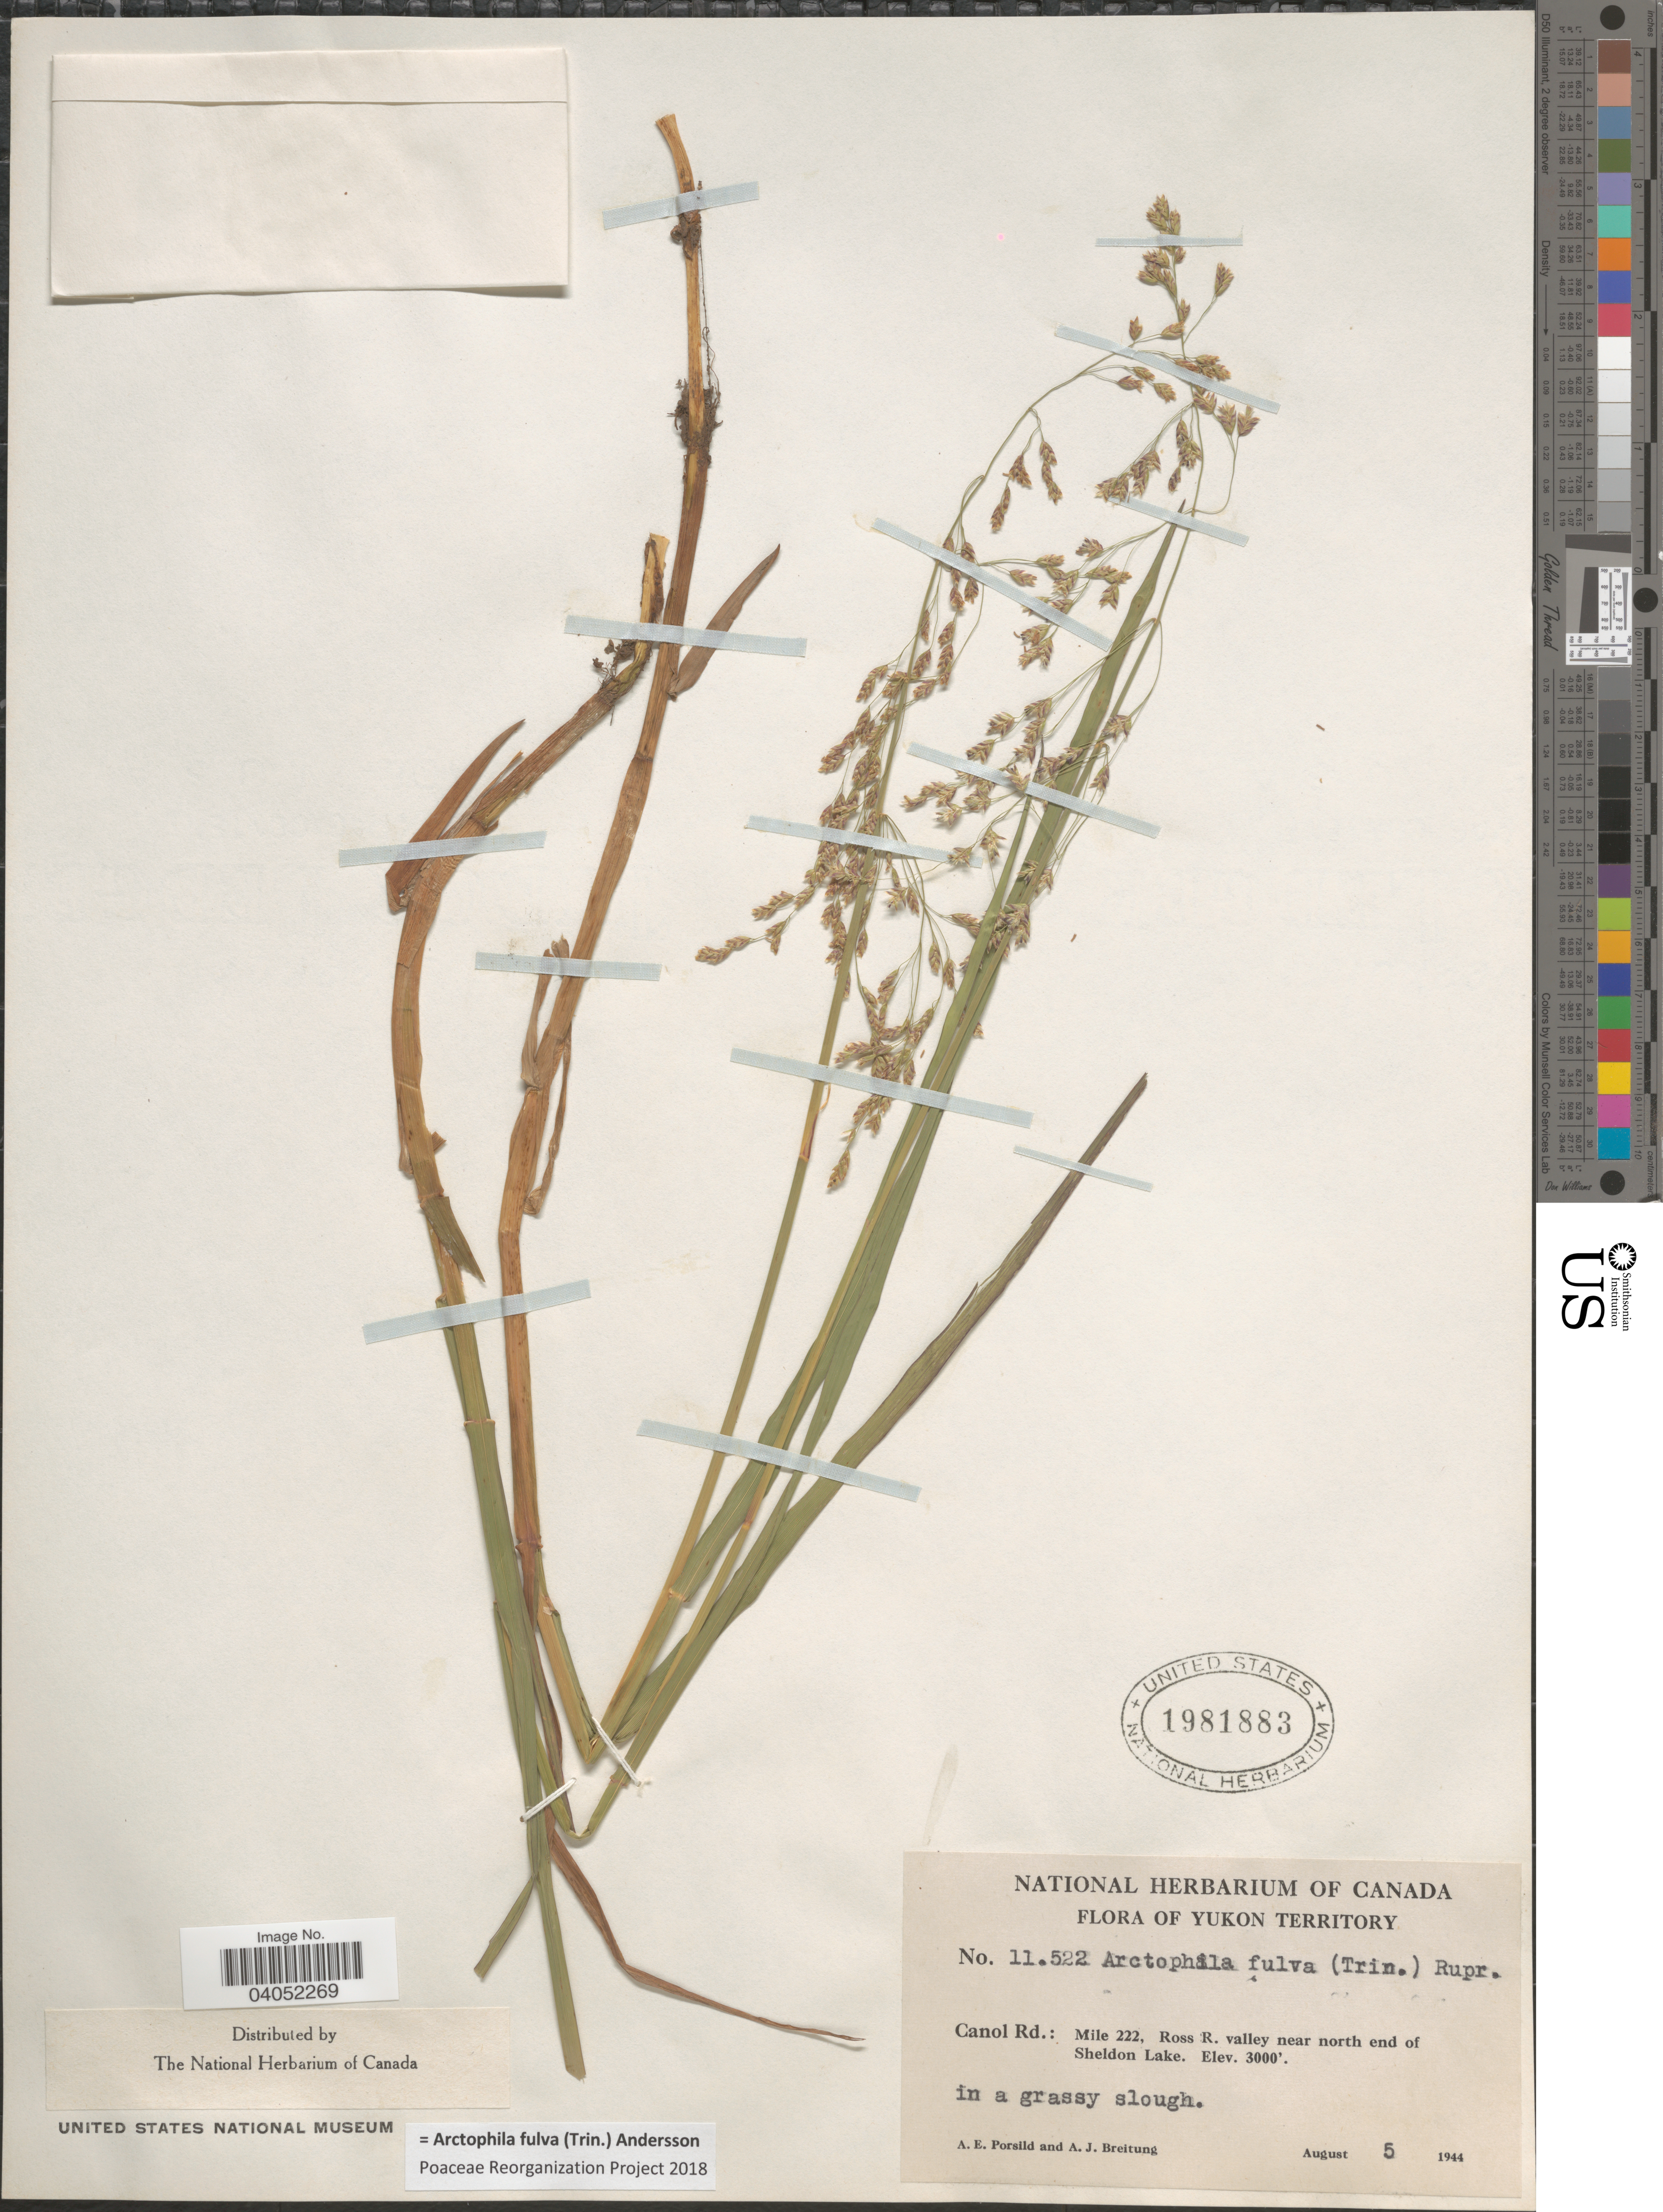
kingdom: Plantae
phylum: Tracheophyta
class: Liliopsida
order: Poales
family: Poaceae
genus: Arctophila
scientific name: Arctophila fulva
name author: (Trin.) Andersson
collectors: A. E. Porsild & A. Breitung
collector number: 11522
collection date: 1944-08-05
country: Canada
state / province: Yukon Territory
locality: Canol Rd.: Mile 222, Ross R. valley near north end of Sheldon Lake.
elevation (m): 914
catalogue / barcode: US 1981883